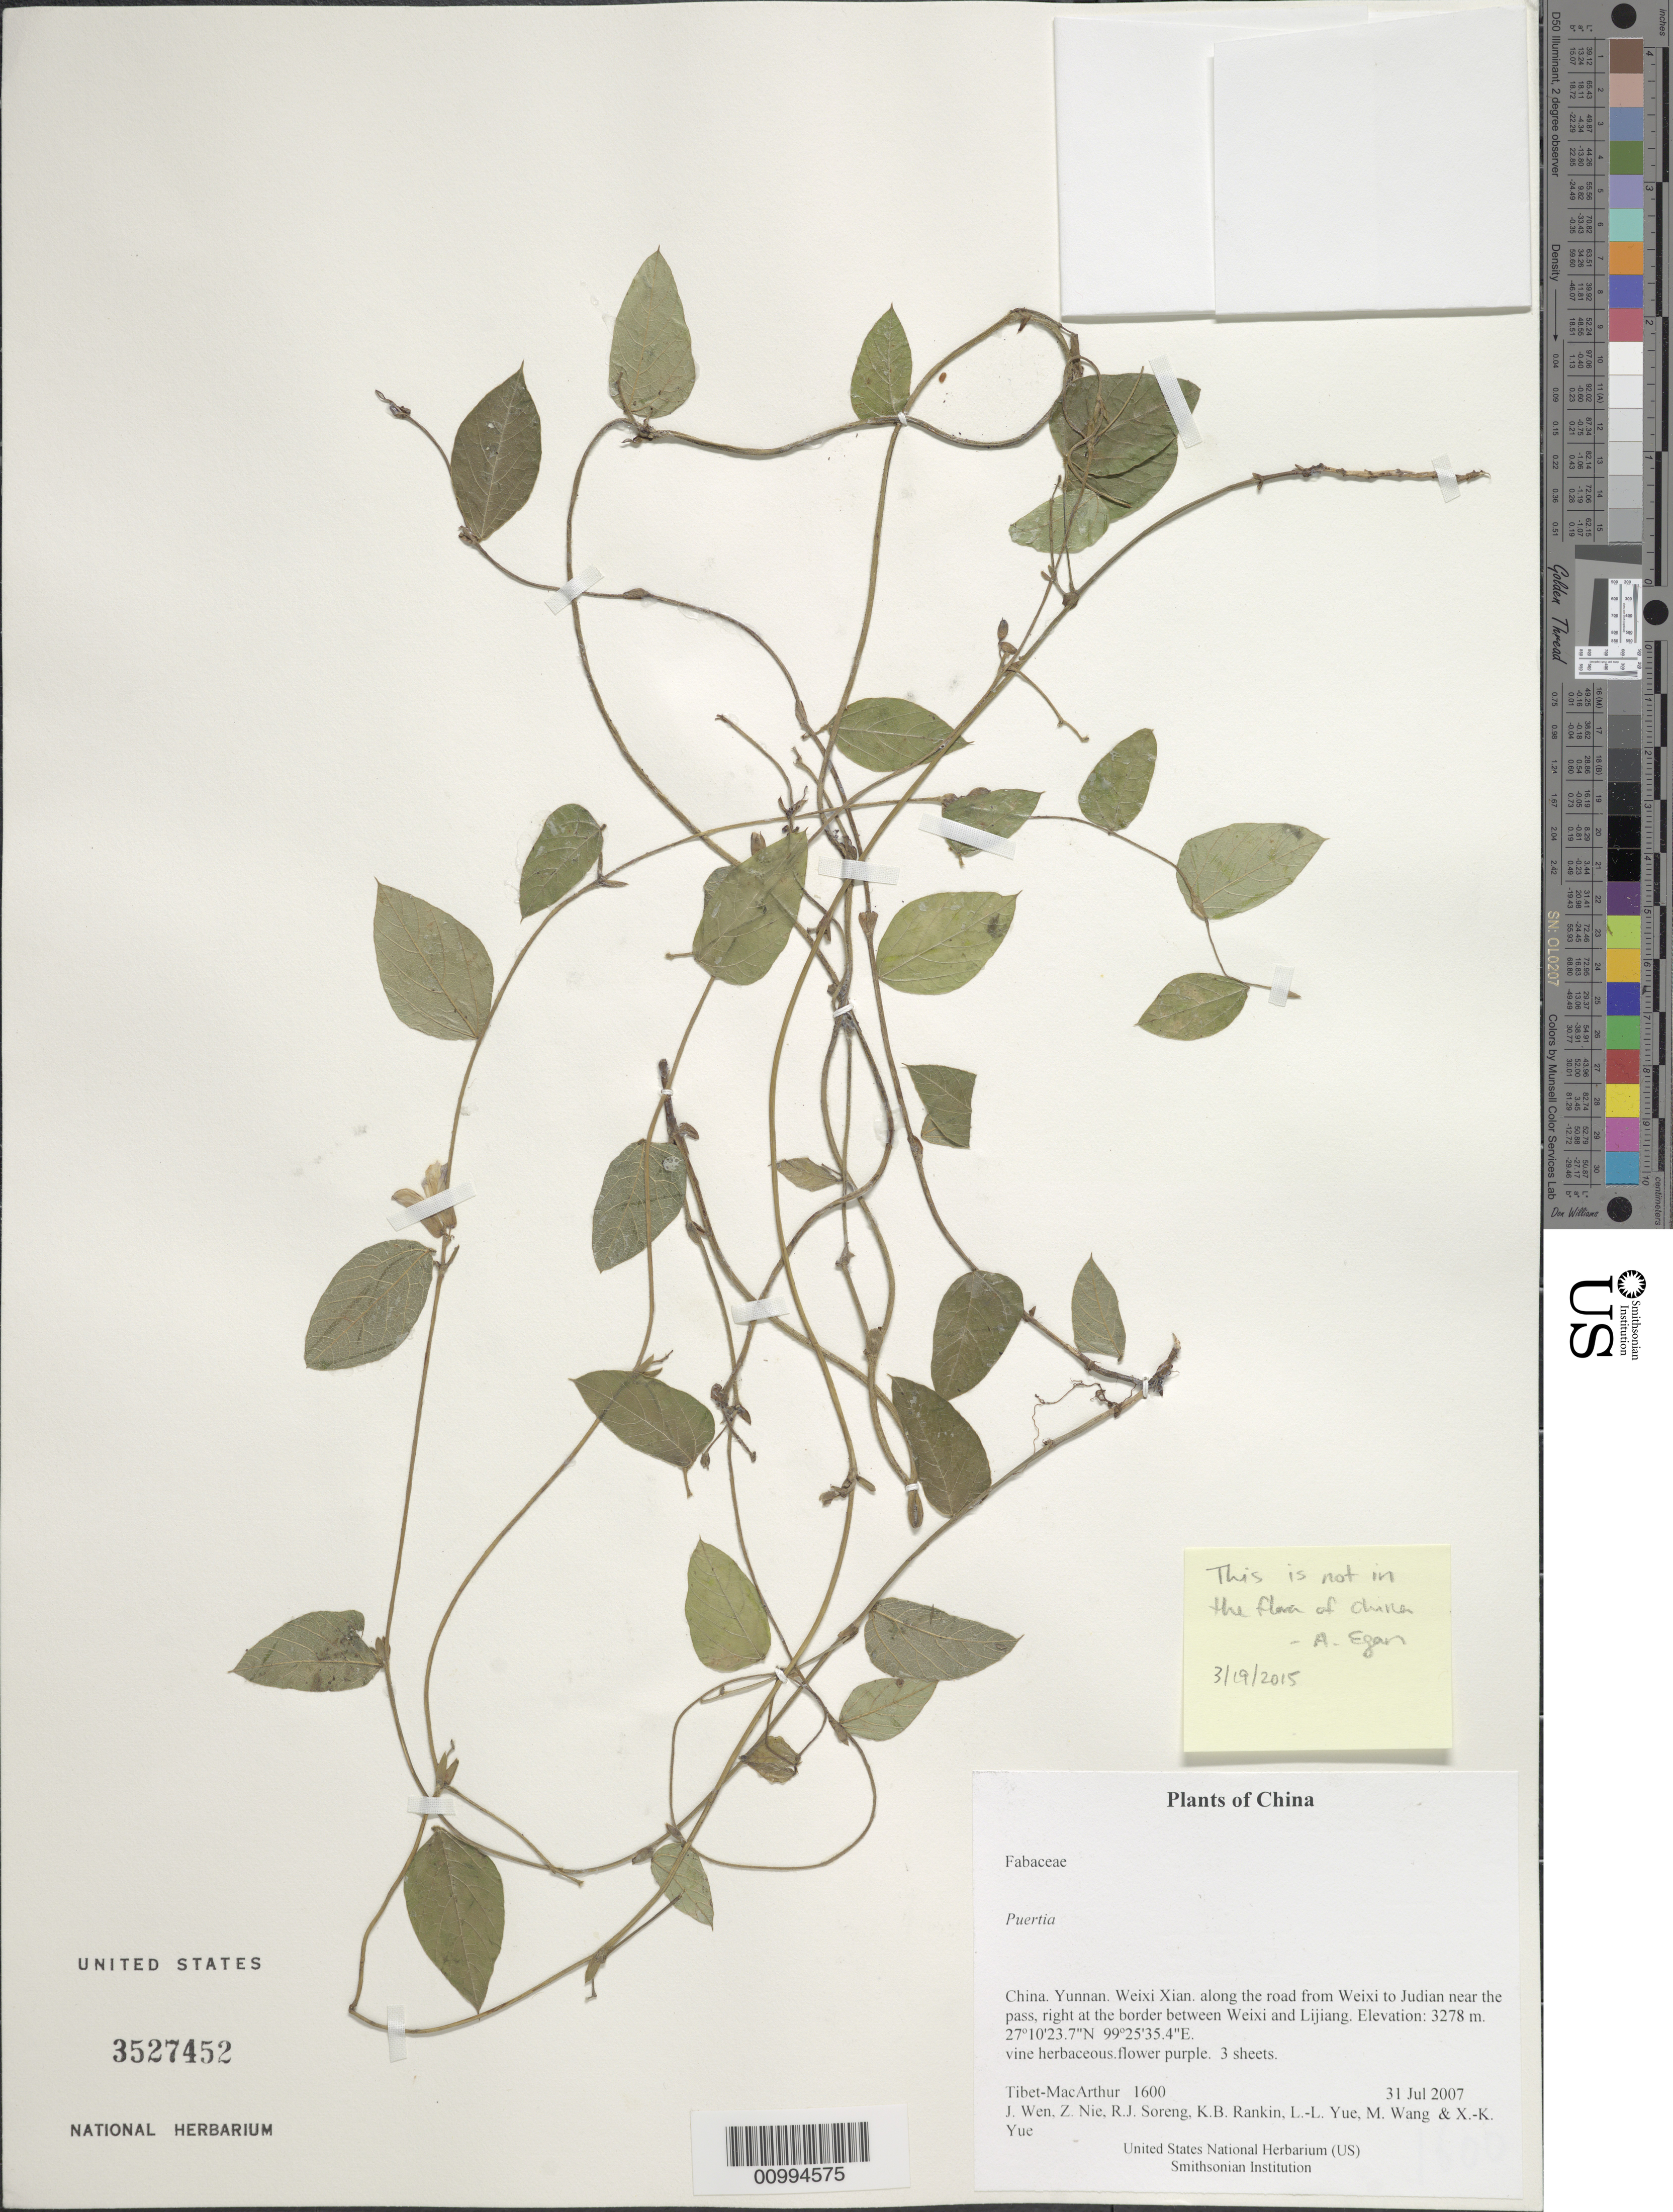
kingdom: Plantae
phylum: Tracheophyta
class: Magnoliopsida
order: Fabales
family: Fabaceae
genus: Pueraria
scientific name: Pueraria sp.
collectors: Tibet-MacArthur, J. Wen, Z. Nie, R. J. Soreng, K. Rankin, L. Yue, M. Wang & X. Yue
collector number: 1600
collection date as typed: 31 Jul 2007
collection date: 2007-07-31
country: China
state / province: Yunnan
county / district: Weixi Xian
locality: along the road from Weixi to Judian near the pass, right at the border between Weixi and Lijiang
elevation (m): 3278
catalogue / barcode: US 3527452